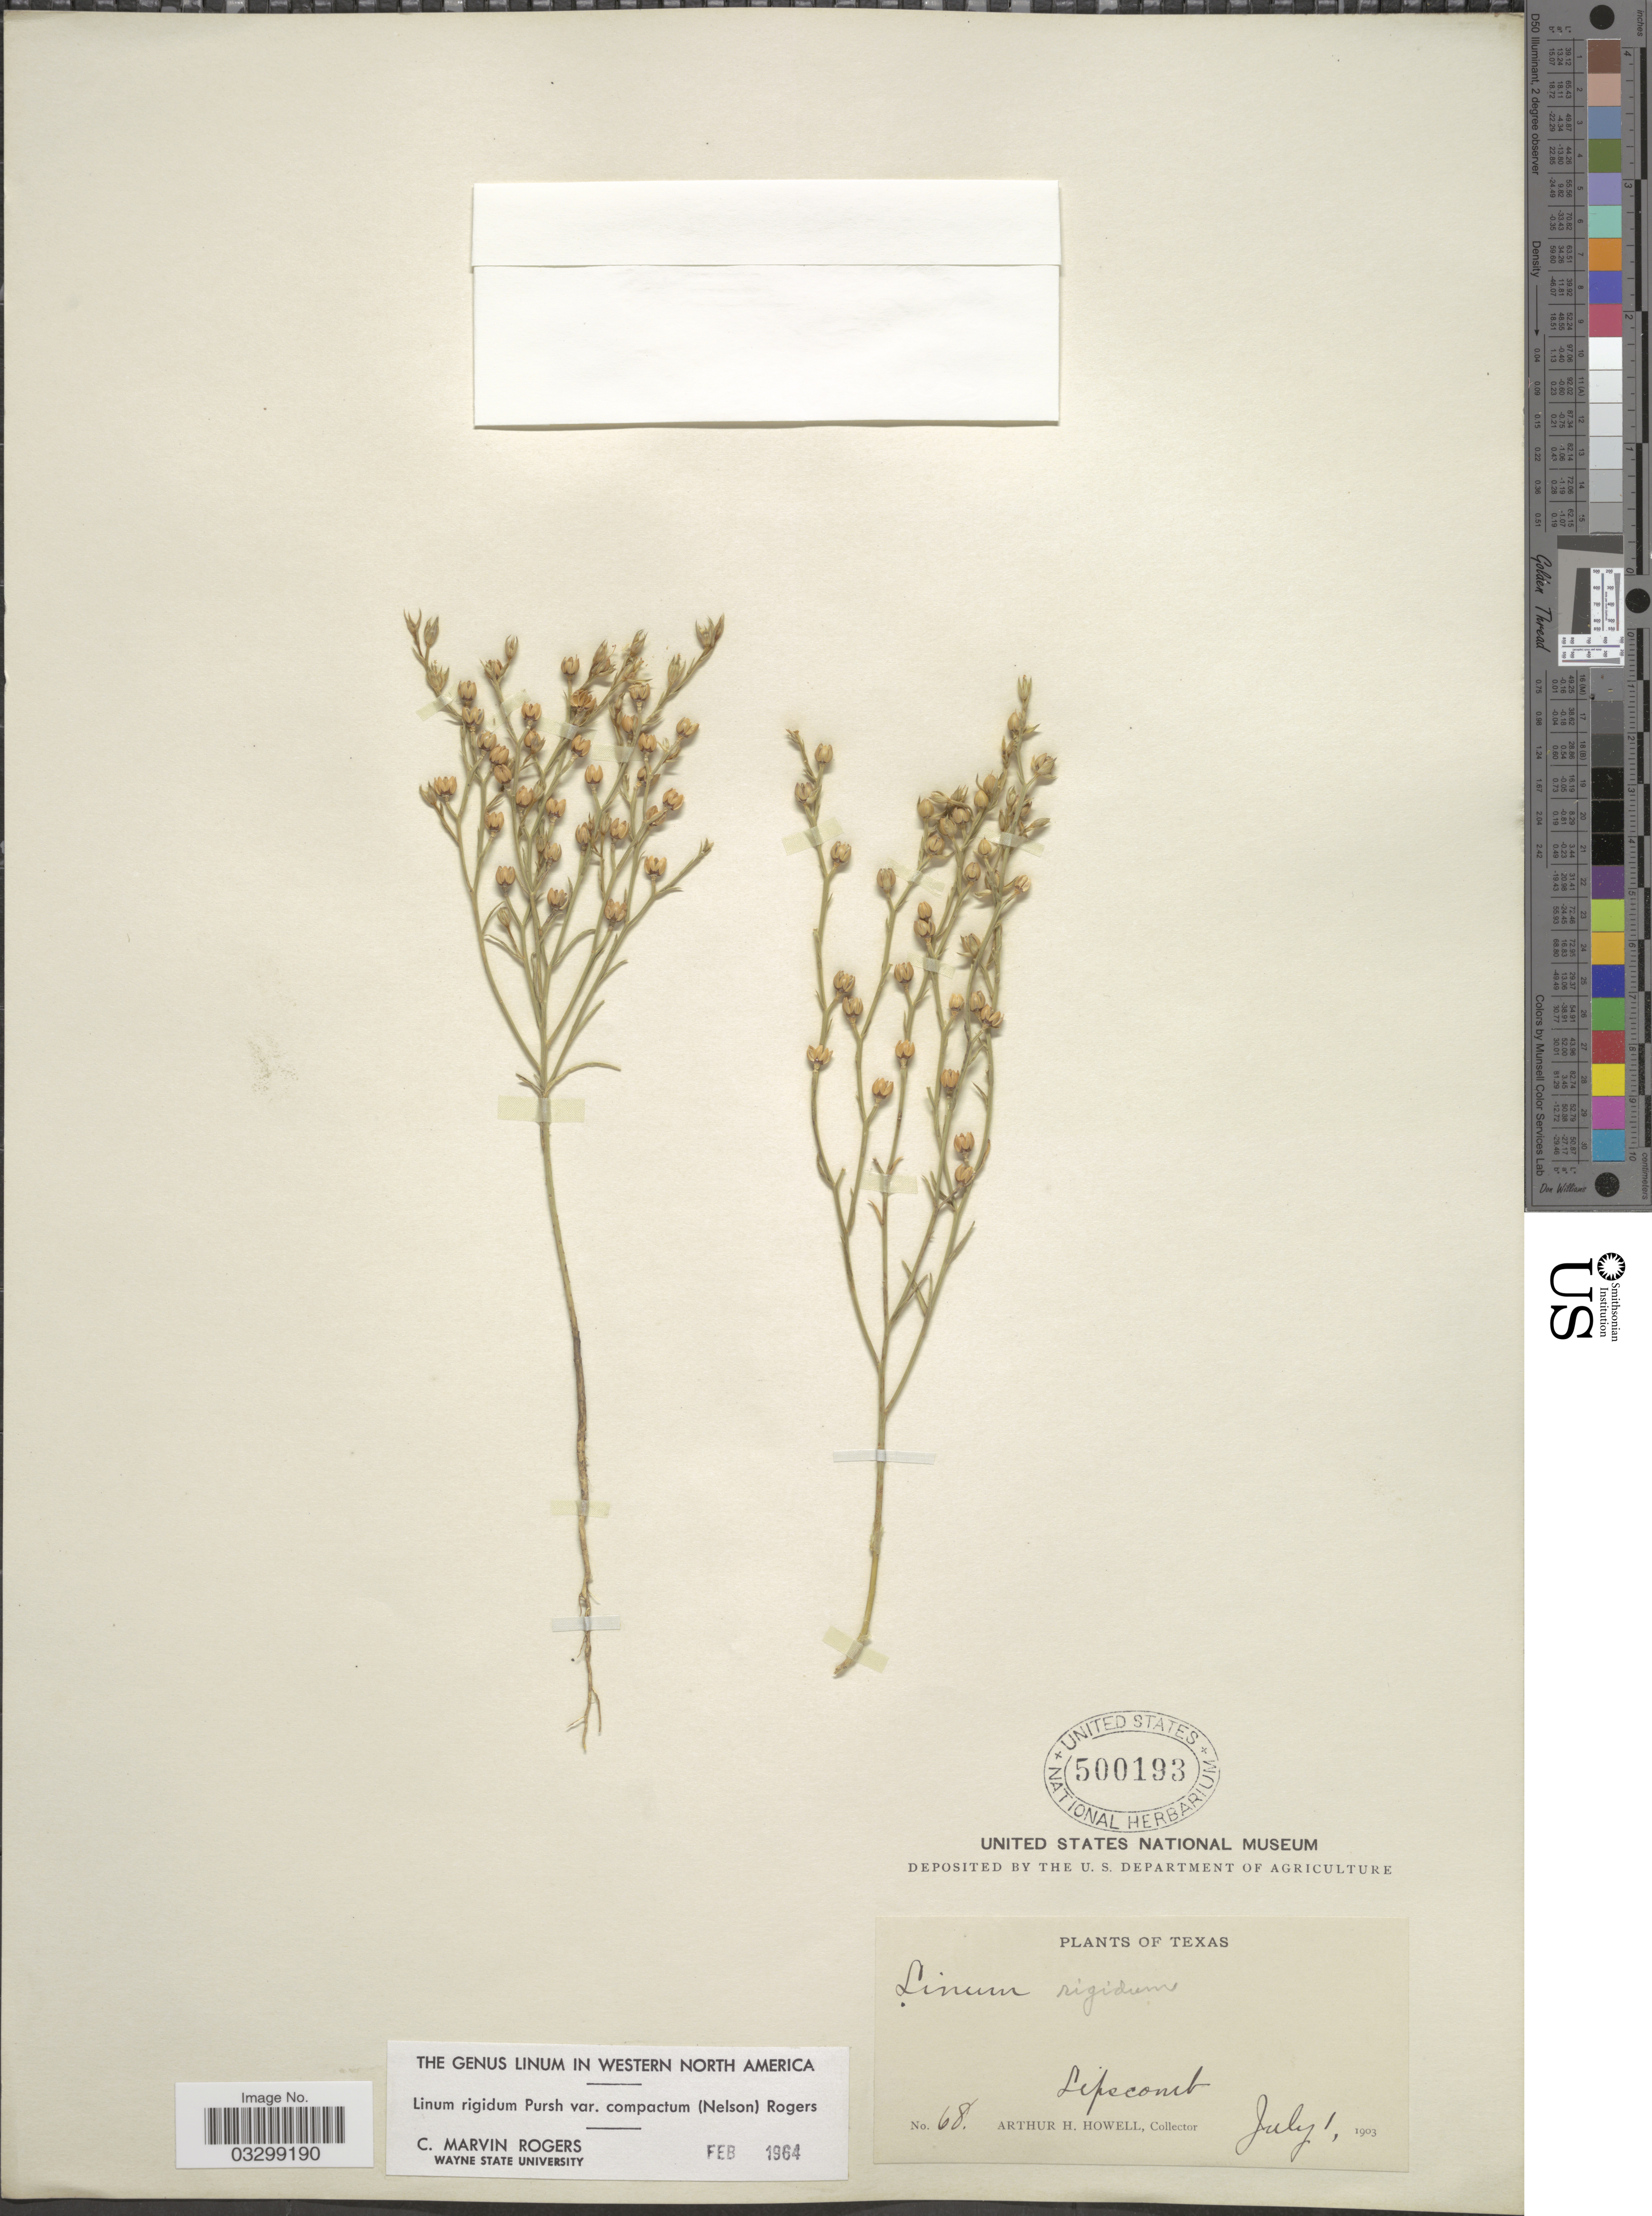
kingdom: Plantae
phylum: Tracheophyta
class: Magnoliopsida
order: Malpighiales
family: Linaceae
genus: Linum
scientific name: Linum rigidum var. compactum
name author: (A. Nelson) C.M. Rogers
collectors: A. H. Howell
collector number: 68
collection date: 1903-07-01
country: United States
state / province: Texas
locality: Lipscomb.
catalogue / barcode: US 500193